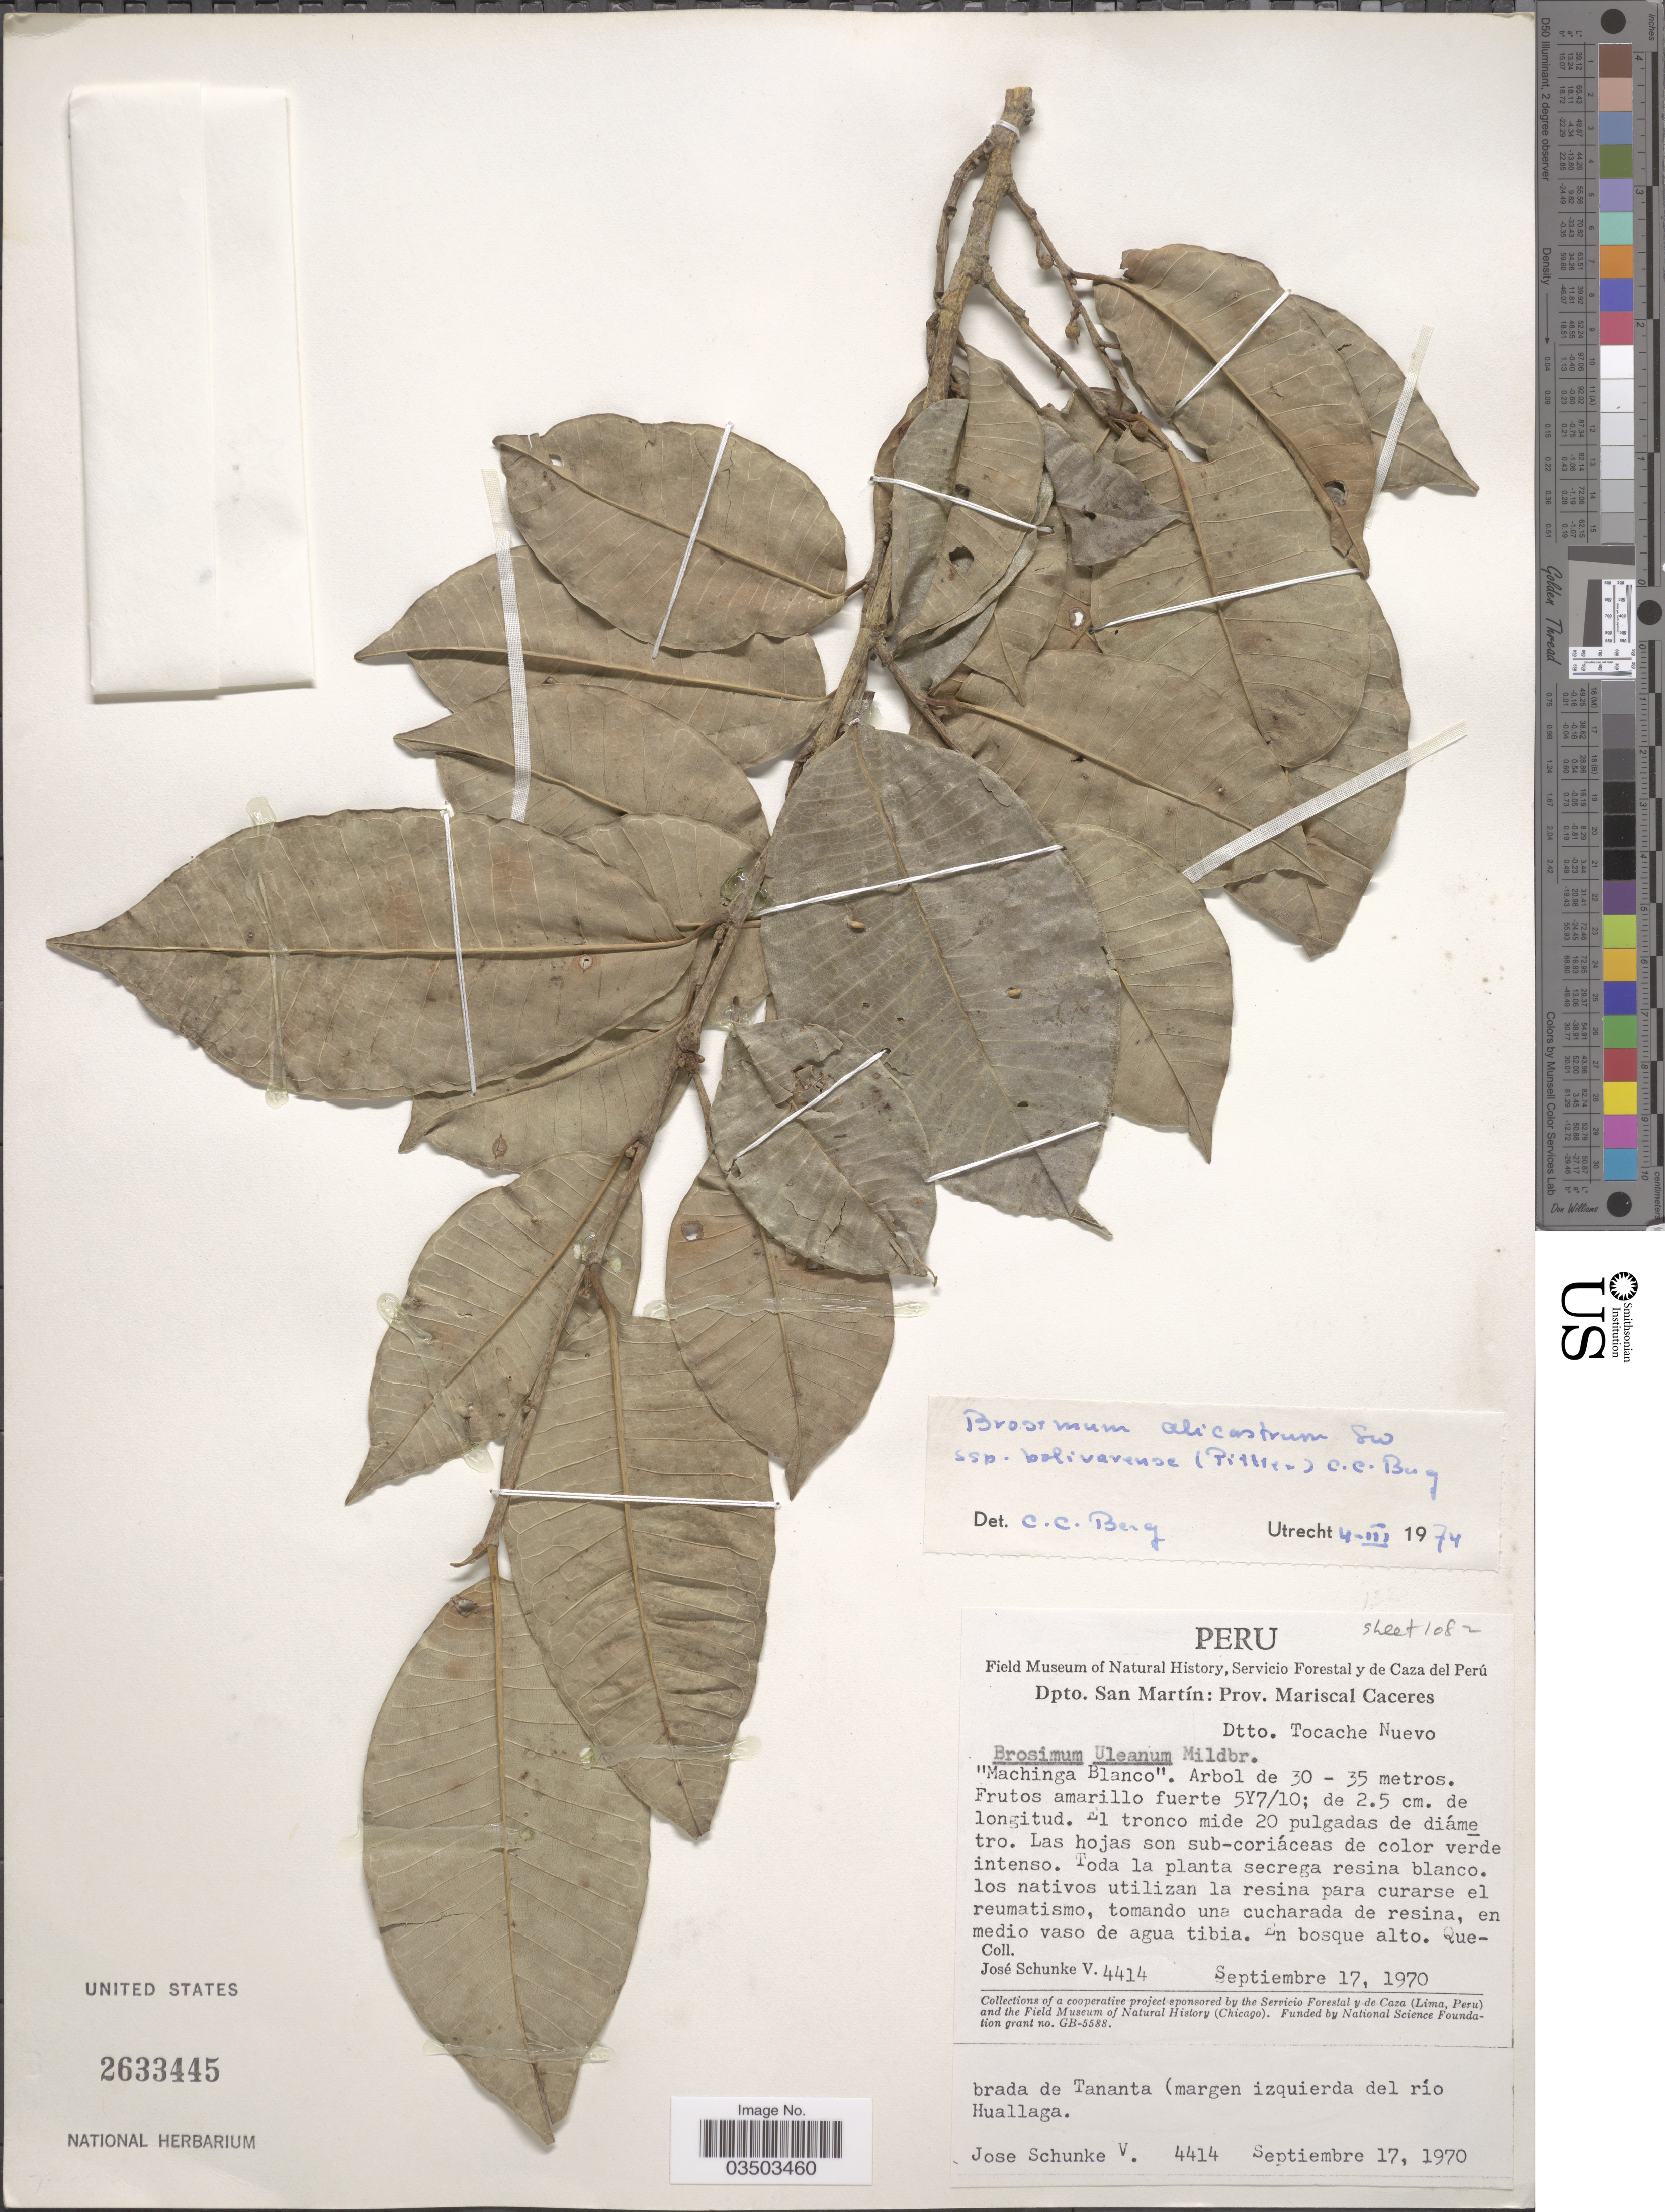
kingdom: Plantae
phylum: Tracheophyta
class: Magnoliopsida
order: Rosales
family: Moraceae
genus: Brosimum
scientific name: Brosimum alicastrum subsp. bolivarense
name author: (Pittier) C.C. Berg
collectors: J. Schunke Vigo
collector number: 4414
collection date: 1970-09-17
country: Peru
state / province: San Martín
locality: Dpto. San Martín: Prov. Mariscal Caceres. Dtto. Tocache Nuevo. Quebrada de Tananta (margen izquierda del río Huallaga.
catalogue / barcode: US 2633445